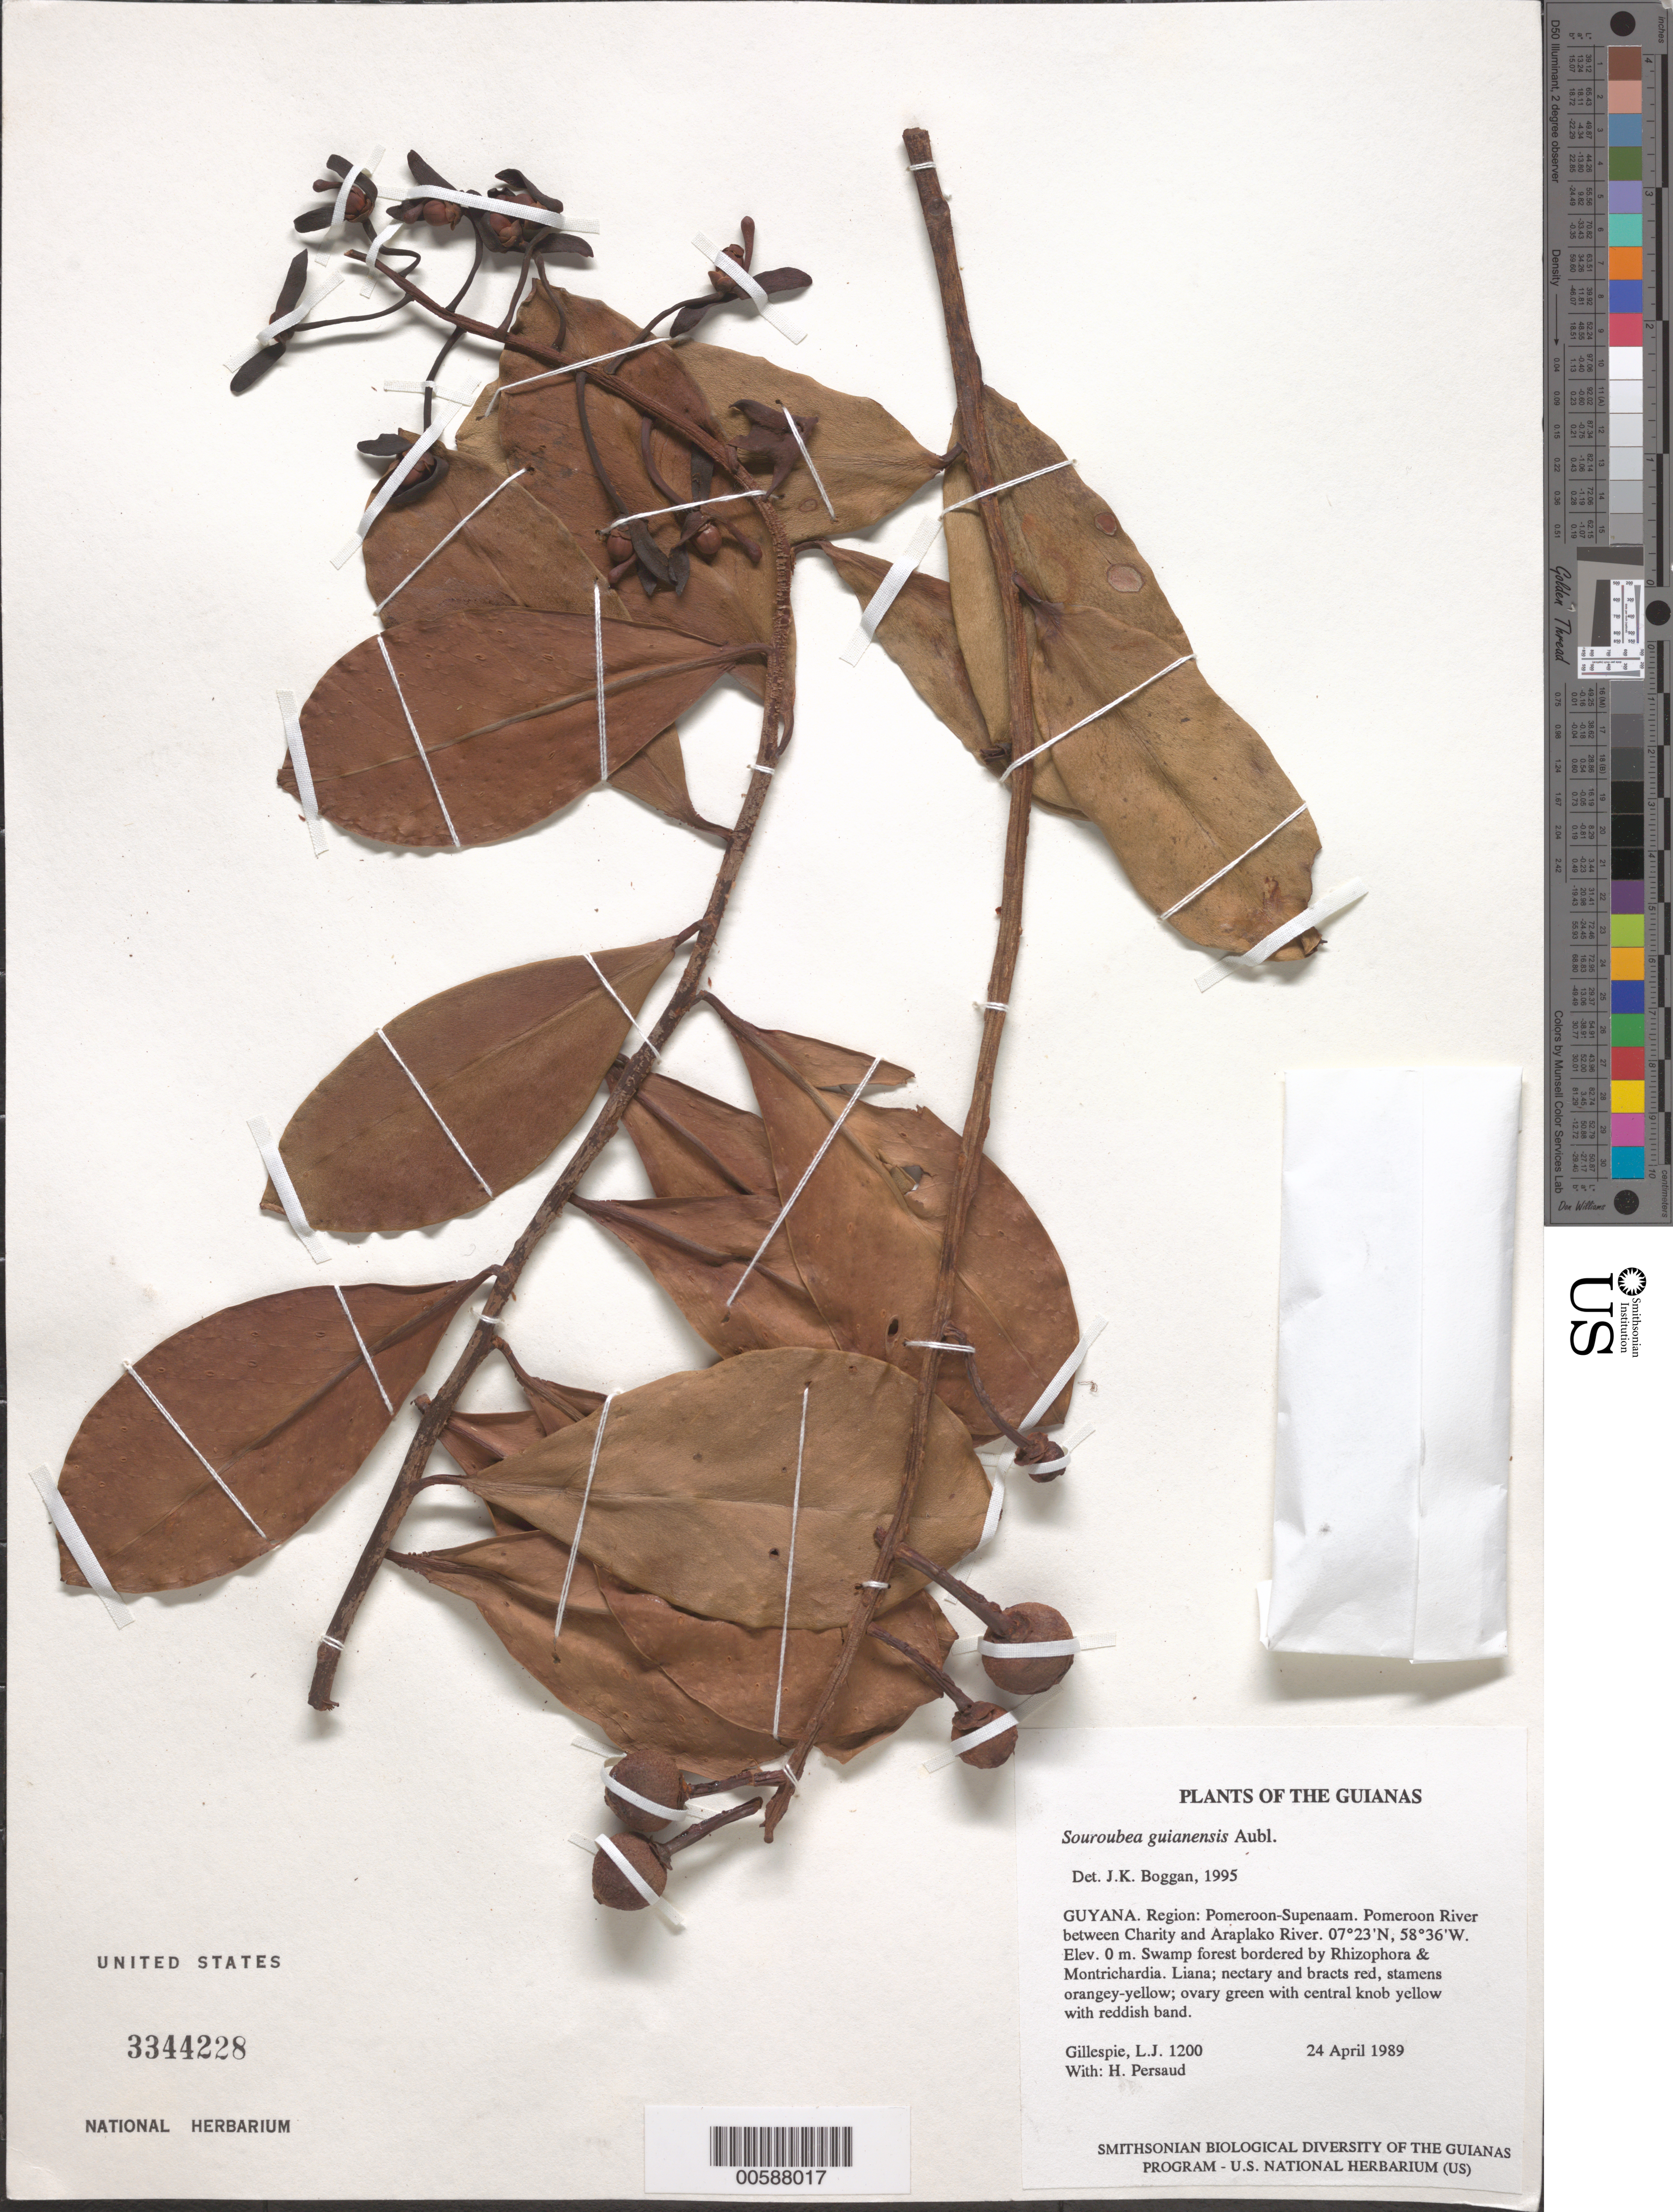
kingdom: Plantae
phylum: Tracheophyta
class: Magnoliopsida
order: Ericales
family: Marcgraviaceae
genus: Souroubea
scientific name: Souroubea guianensis subsp. guianensis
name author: Aubl.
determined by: de Roon, A. C.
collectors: L. J. Gillespie & H. Persaud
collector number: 1200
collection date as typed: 24 April 1989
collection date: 1989-04-24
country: Guyana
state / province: Pomeroon-Supenaam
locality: Pomeroon River between Charity and Araplako River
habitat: Swamp forest bordered by Rhizophora & Montrichardia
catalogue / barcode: US 3344228